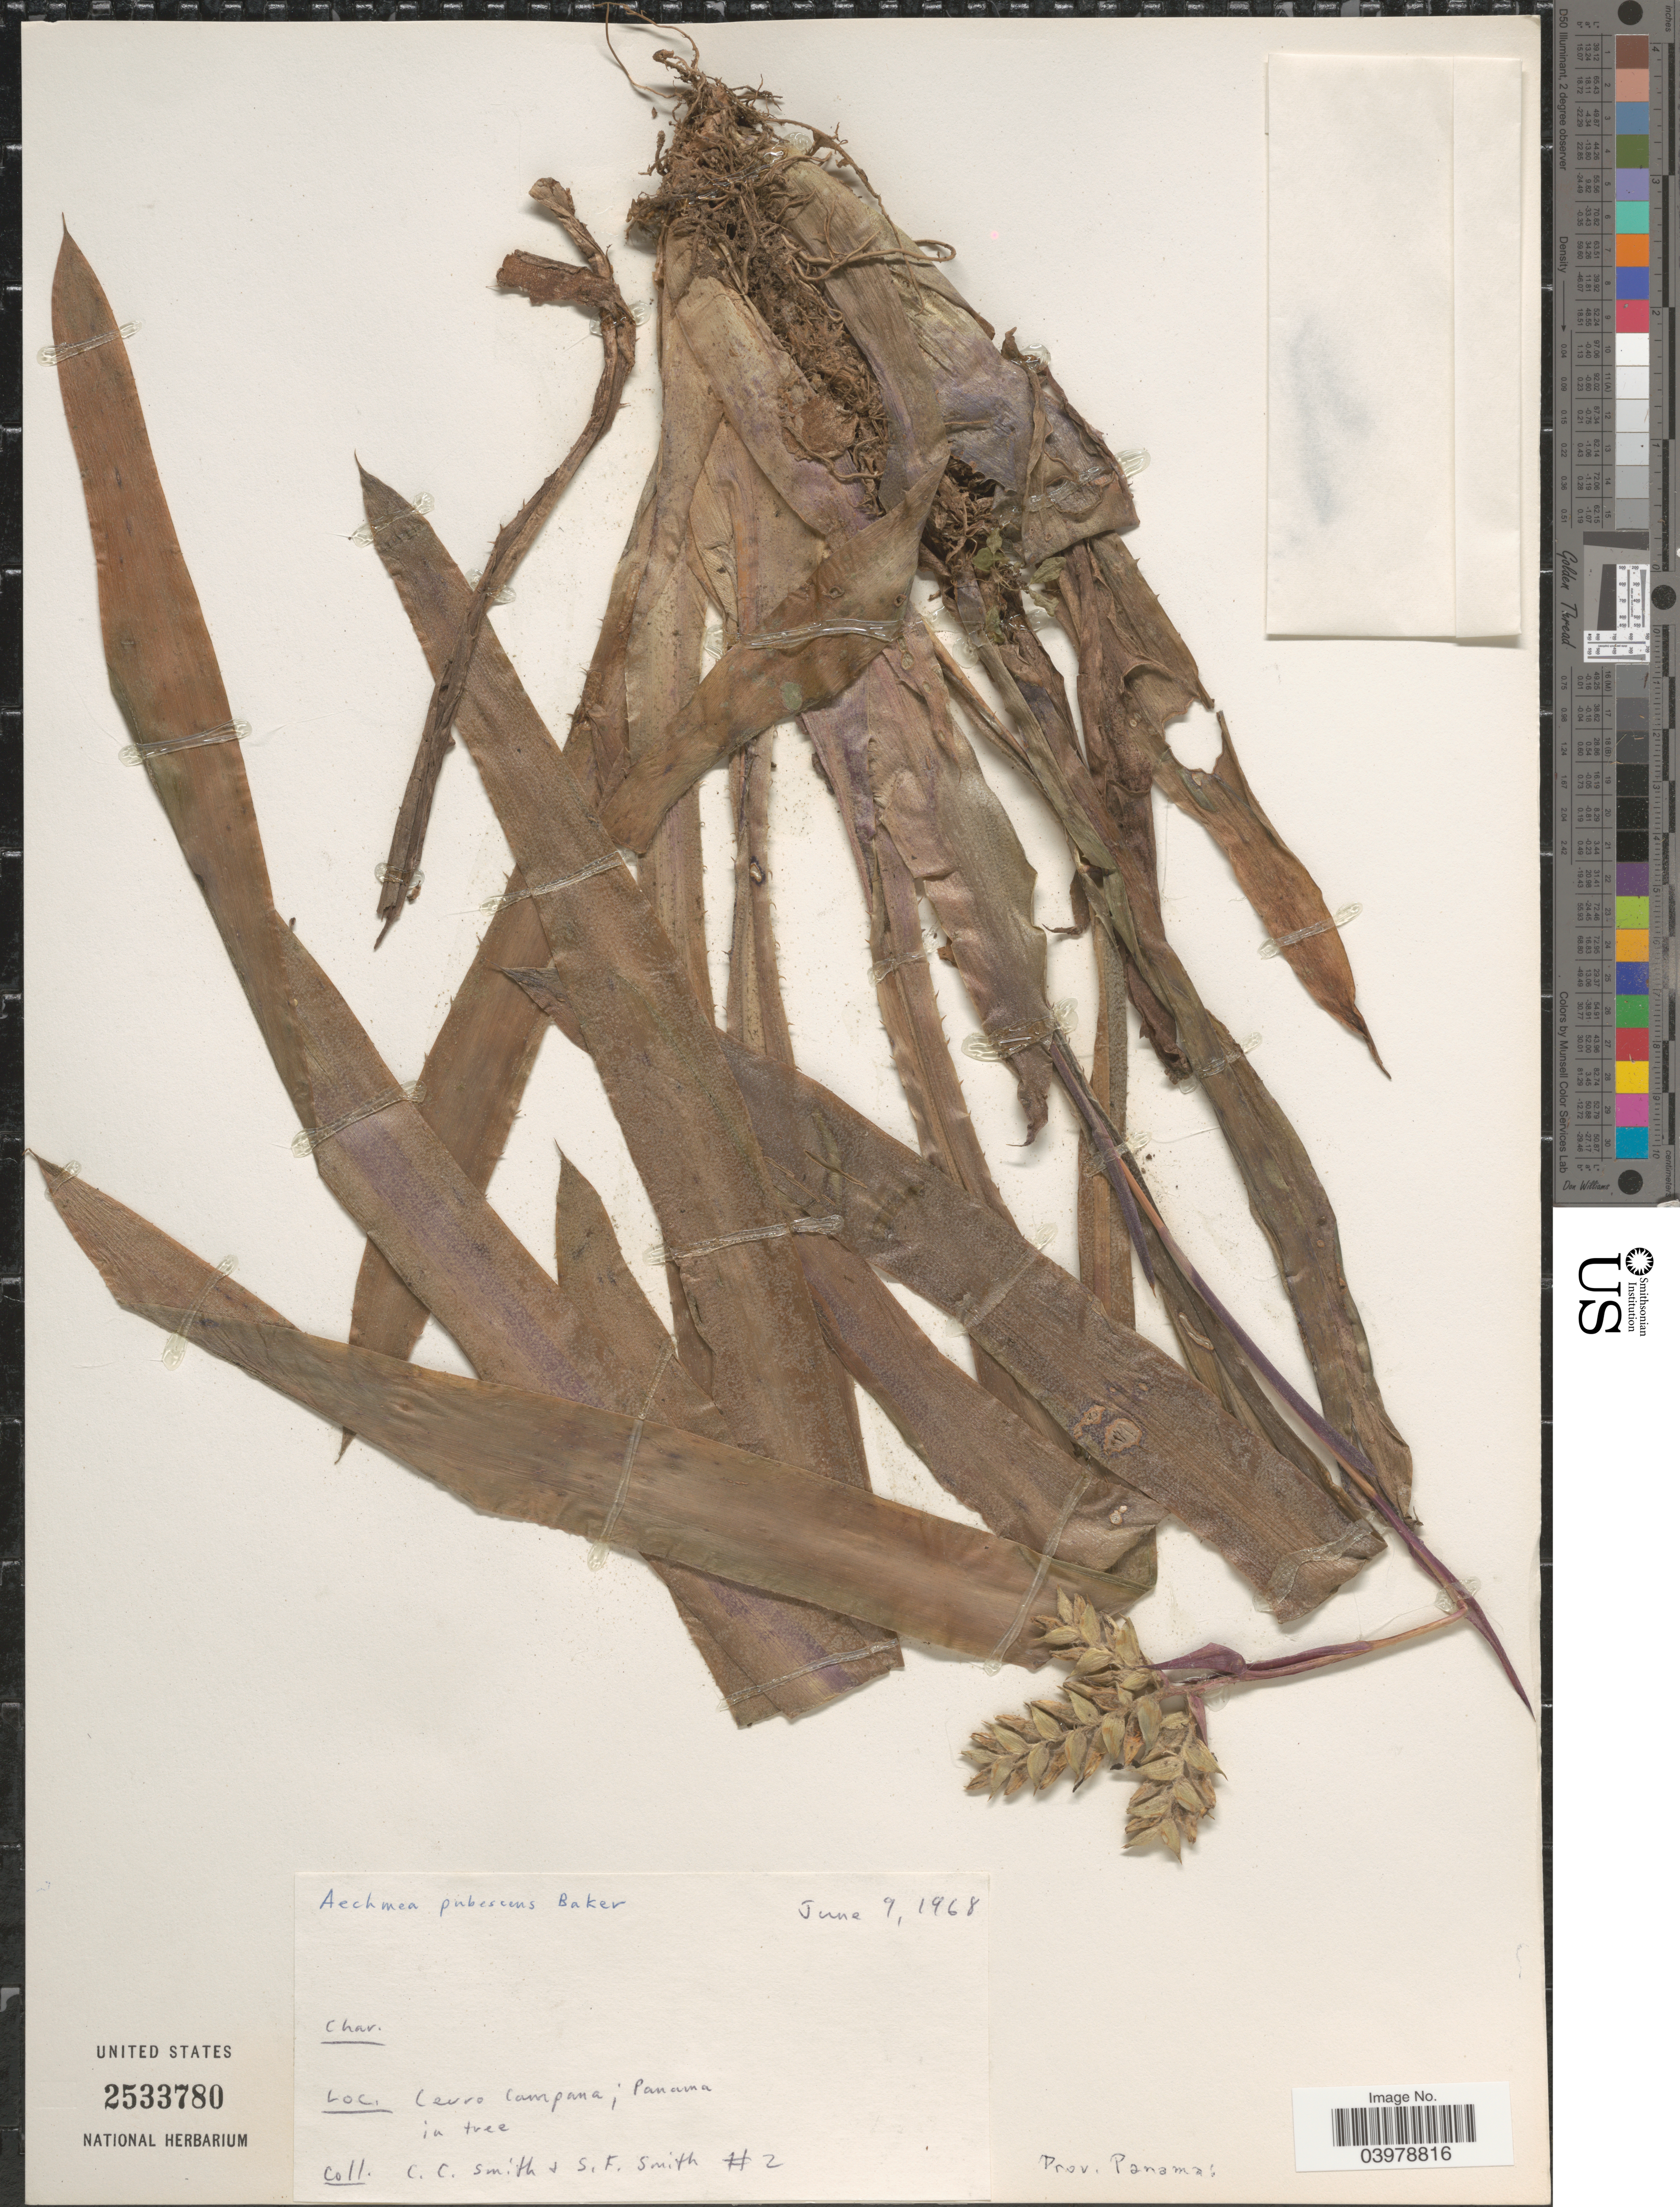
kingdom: Plantae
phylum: Tracheophyta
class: Liliopsida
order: Poales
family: Bromeliaceae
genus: Aechmea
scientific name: Aechmea pubescens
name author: Baker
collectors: C. C. Smith & S.F. Smith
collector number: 2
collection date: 1968-06-09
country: Panama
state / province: Panamá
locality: Cerro Campana.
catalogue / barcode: US 2533780